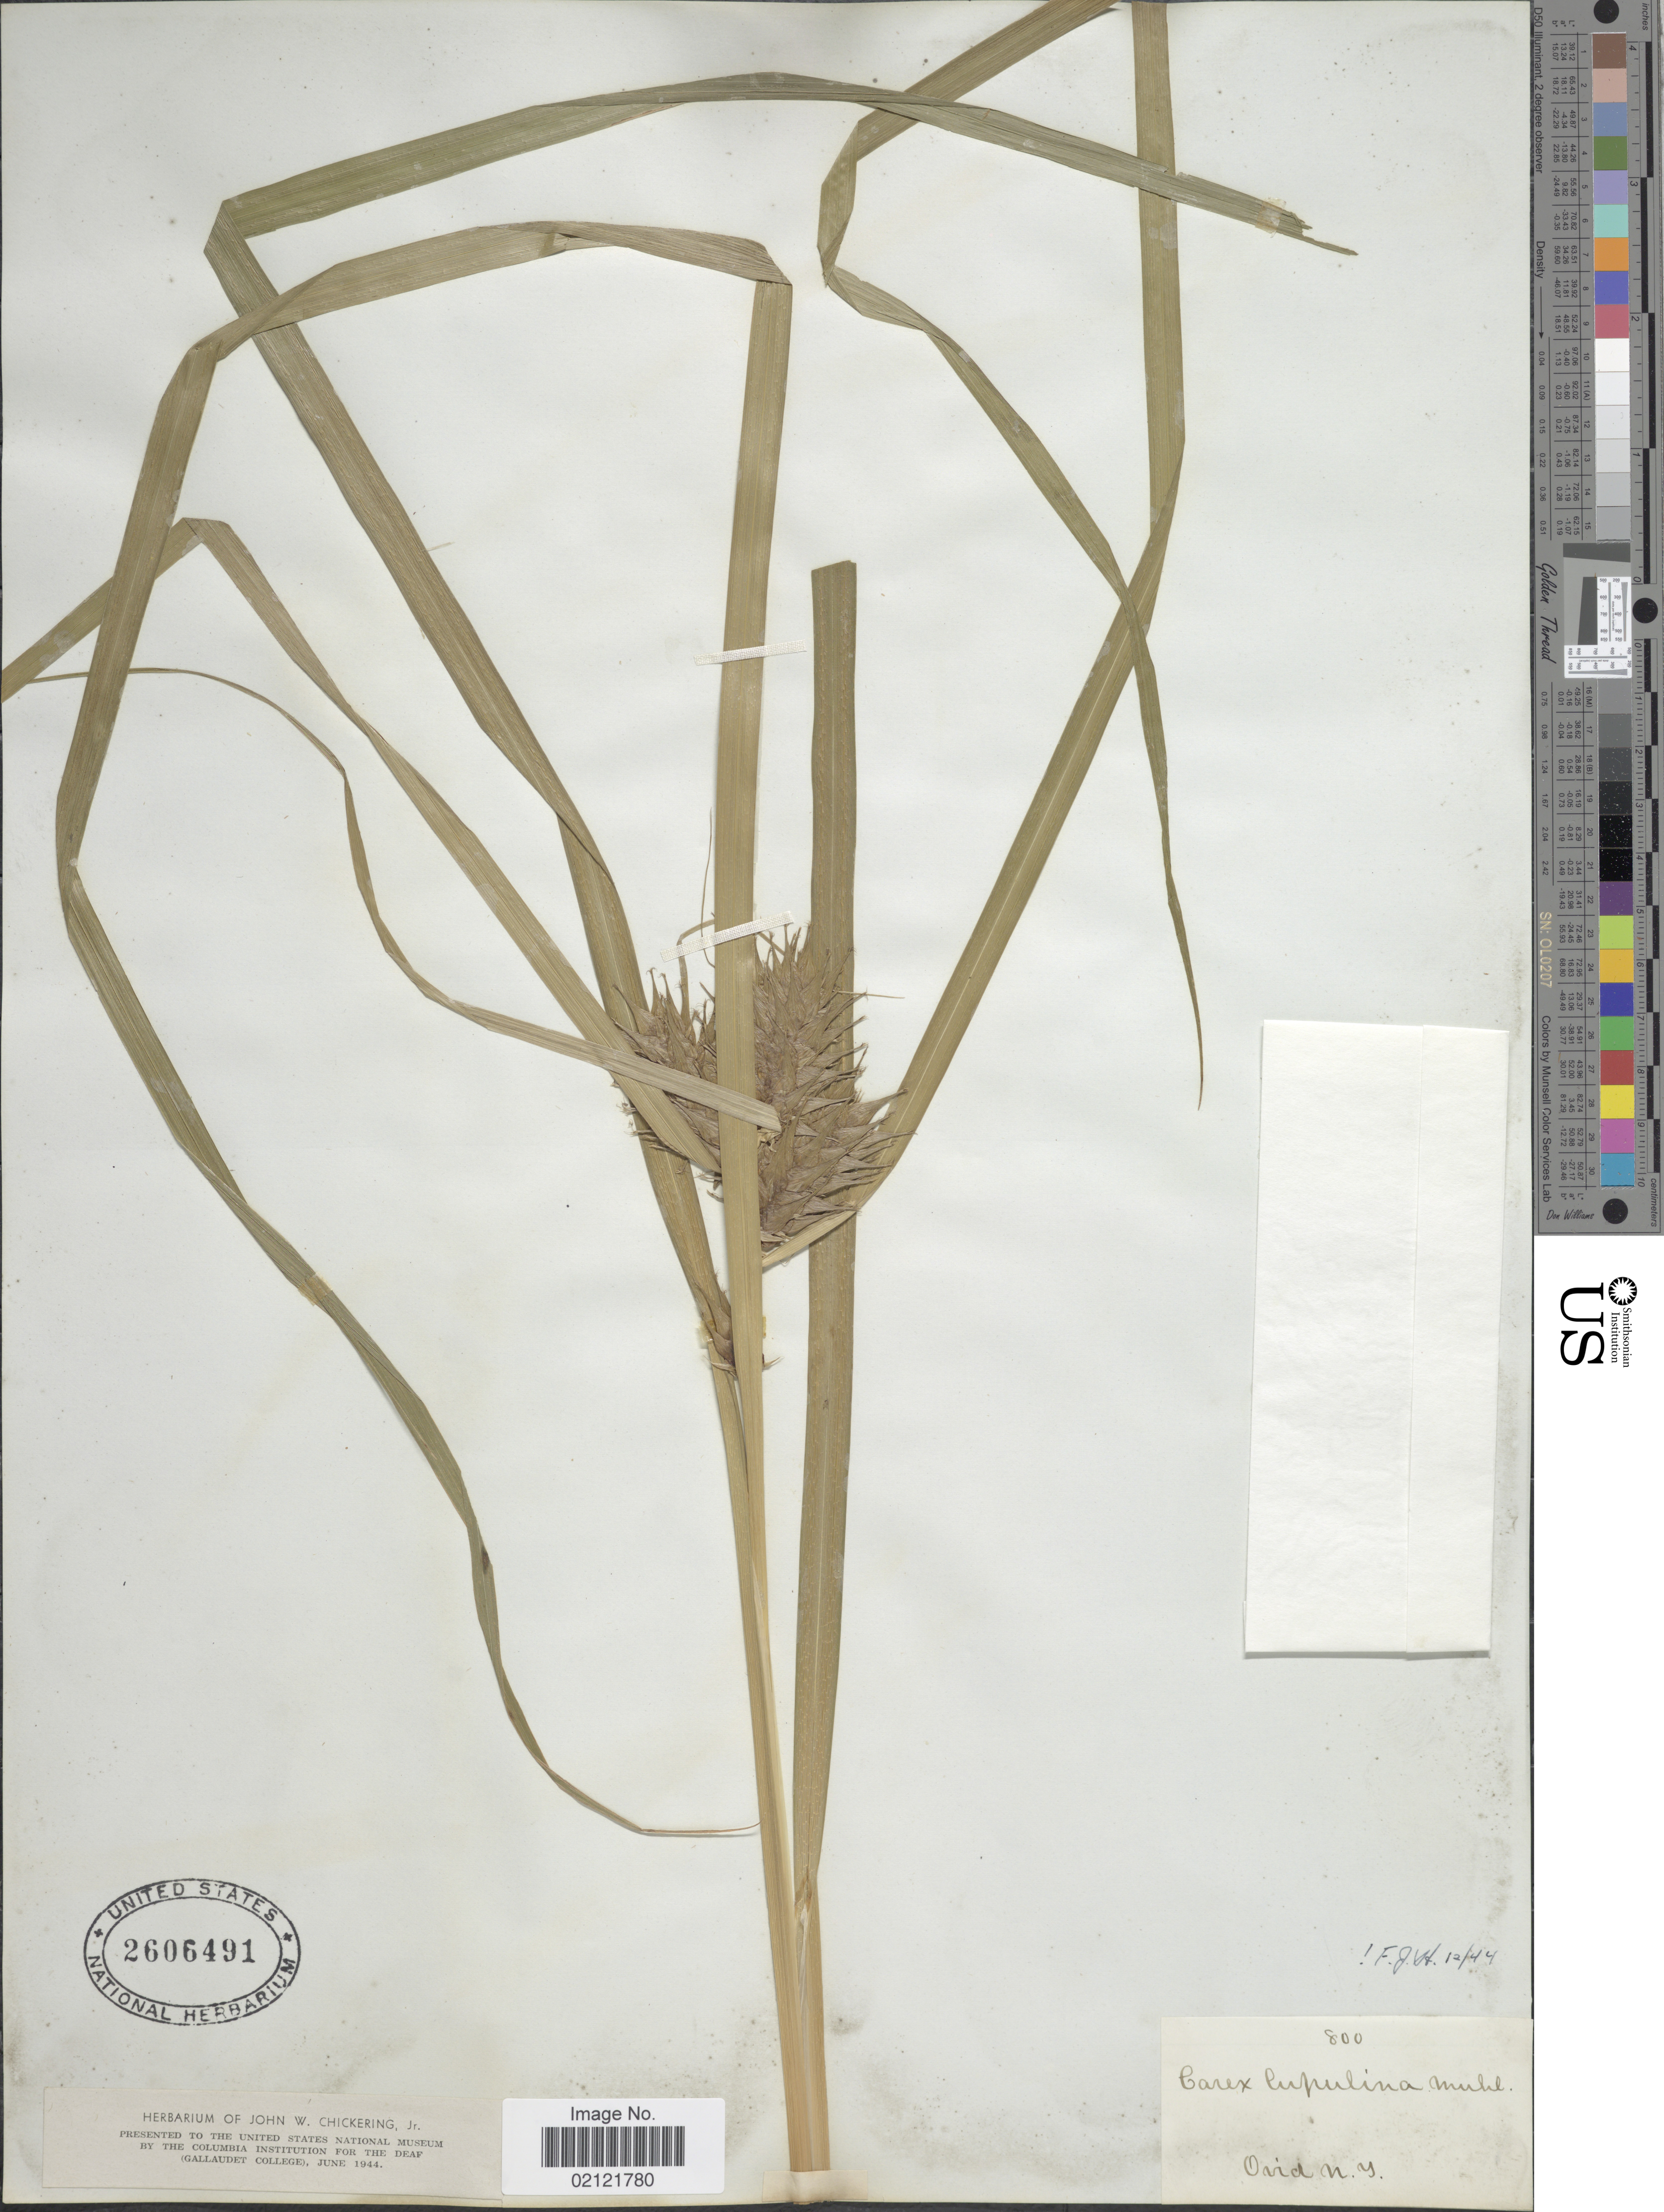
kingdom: Plantae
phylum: Tracheophyta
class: Liliopsida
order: Poales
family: Cyperaceae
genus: Carex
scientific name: Carex lupulina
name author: Muhl. ex Willd.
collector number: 800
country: United States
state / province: New York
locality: Ovid N.Y.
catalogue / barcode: US 2606491